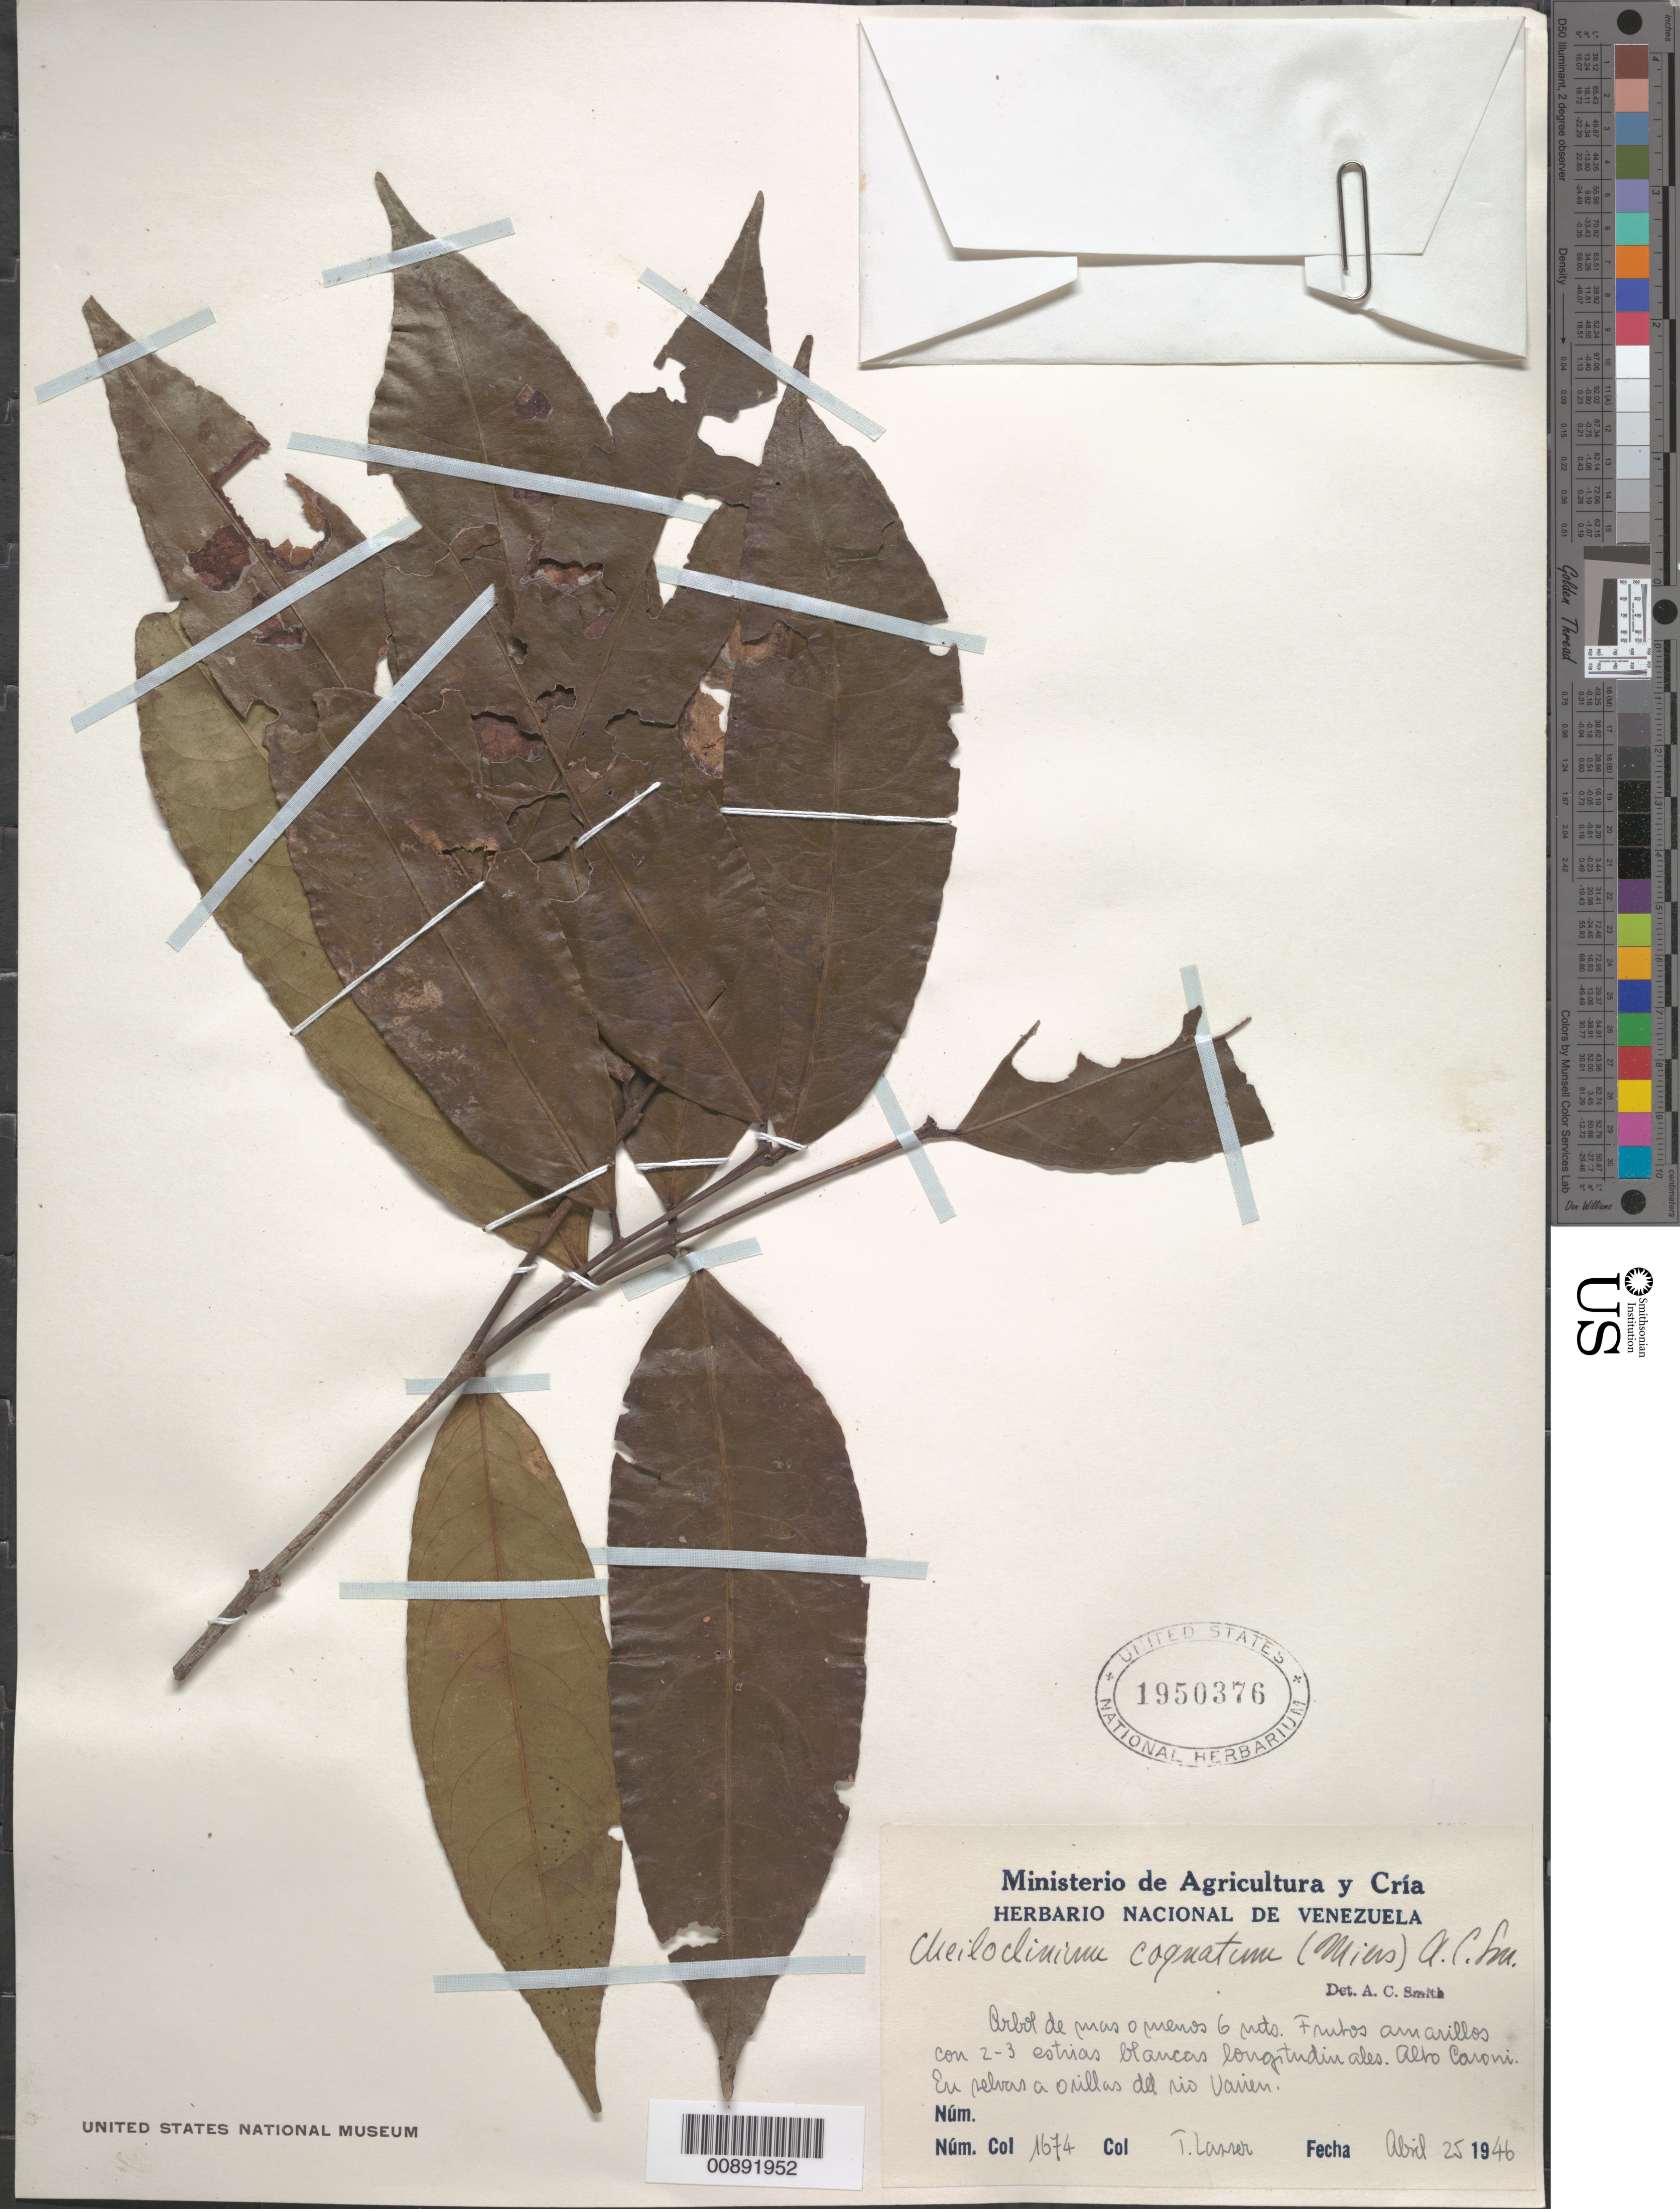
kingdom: Plantae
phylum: Tracheophyta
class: Magnoliopsida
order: Celastrales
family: Celastraceae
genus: Cheiloclinium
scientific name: Cheiloclinium cognatum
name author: (Miers) A.C. Sm.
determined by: Smith, A. C.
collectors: T. Lasser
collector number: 1674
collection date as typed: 25-Apr-46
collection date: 1946-04-25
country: Venezuela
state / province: Bolívar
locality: Alto Caroní, Río Uairén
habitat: Selvas a orillas del rio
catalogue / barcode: US 1950376